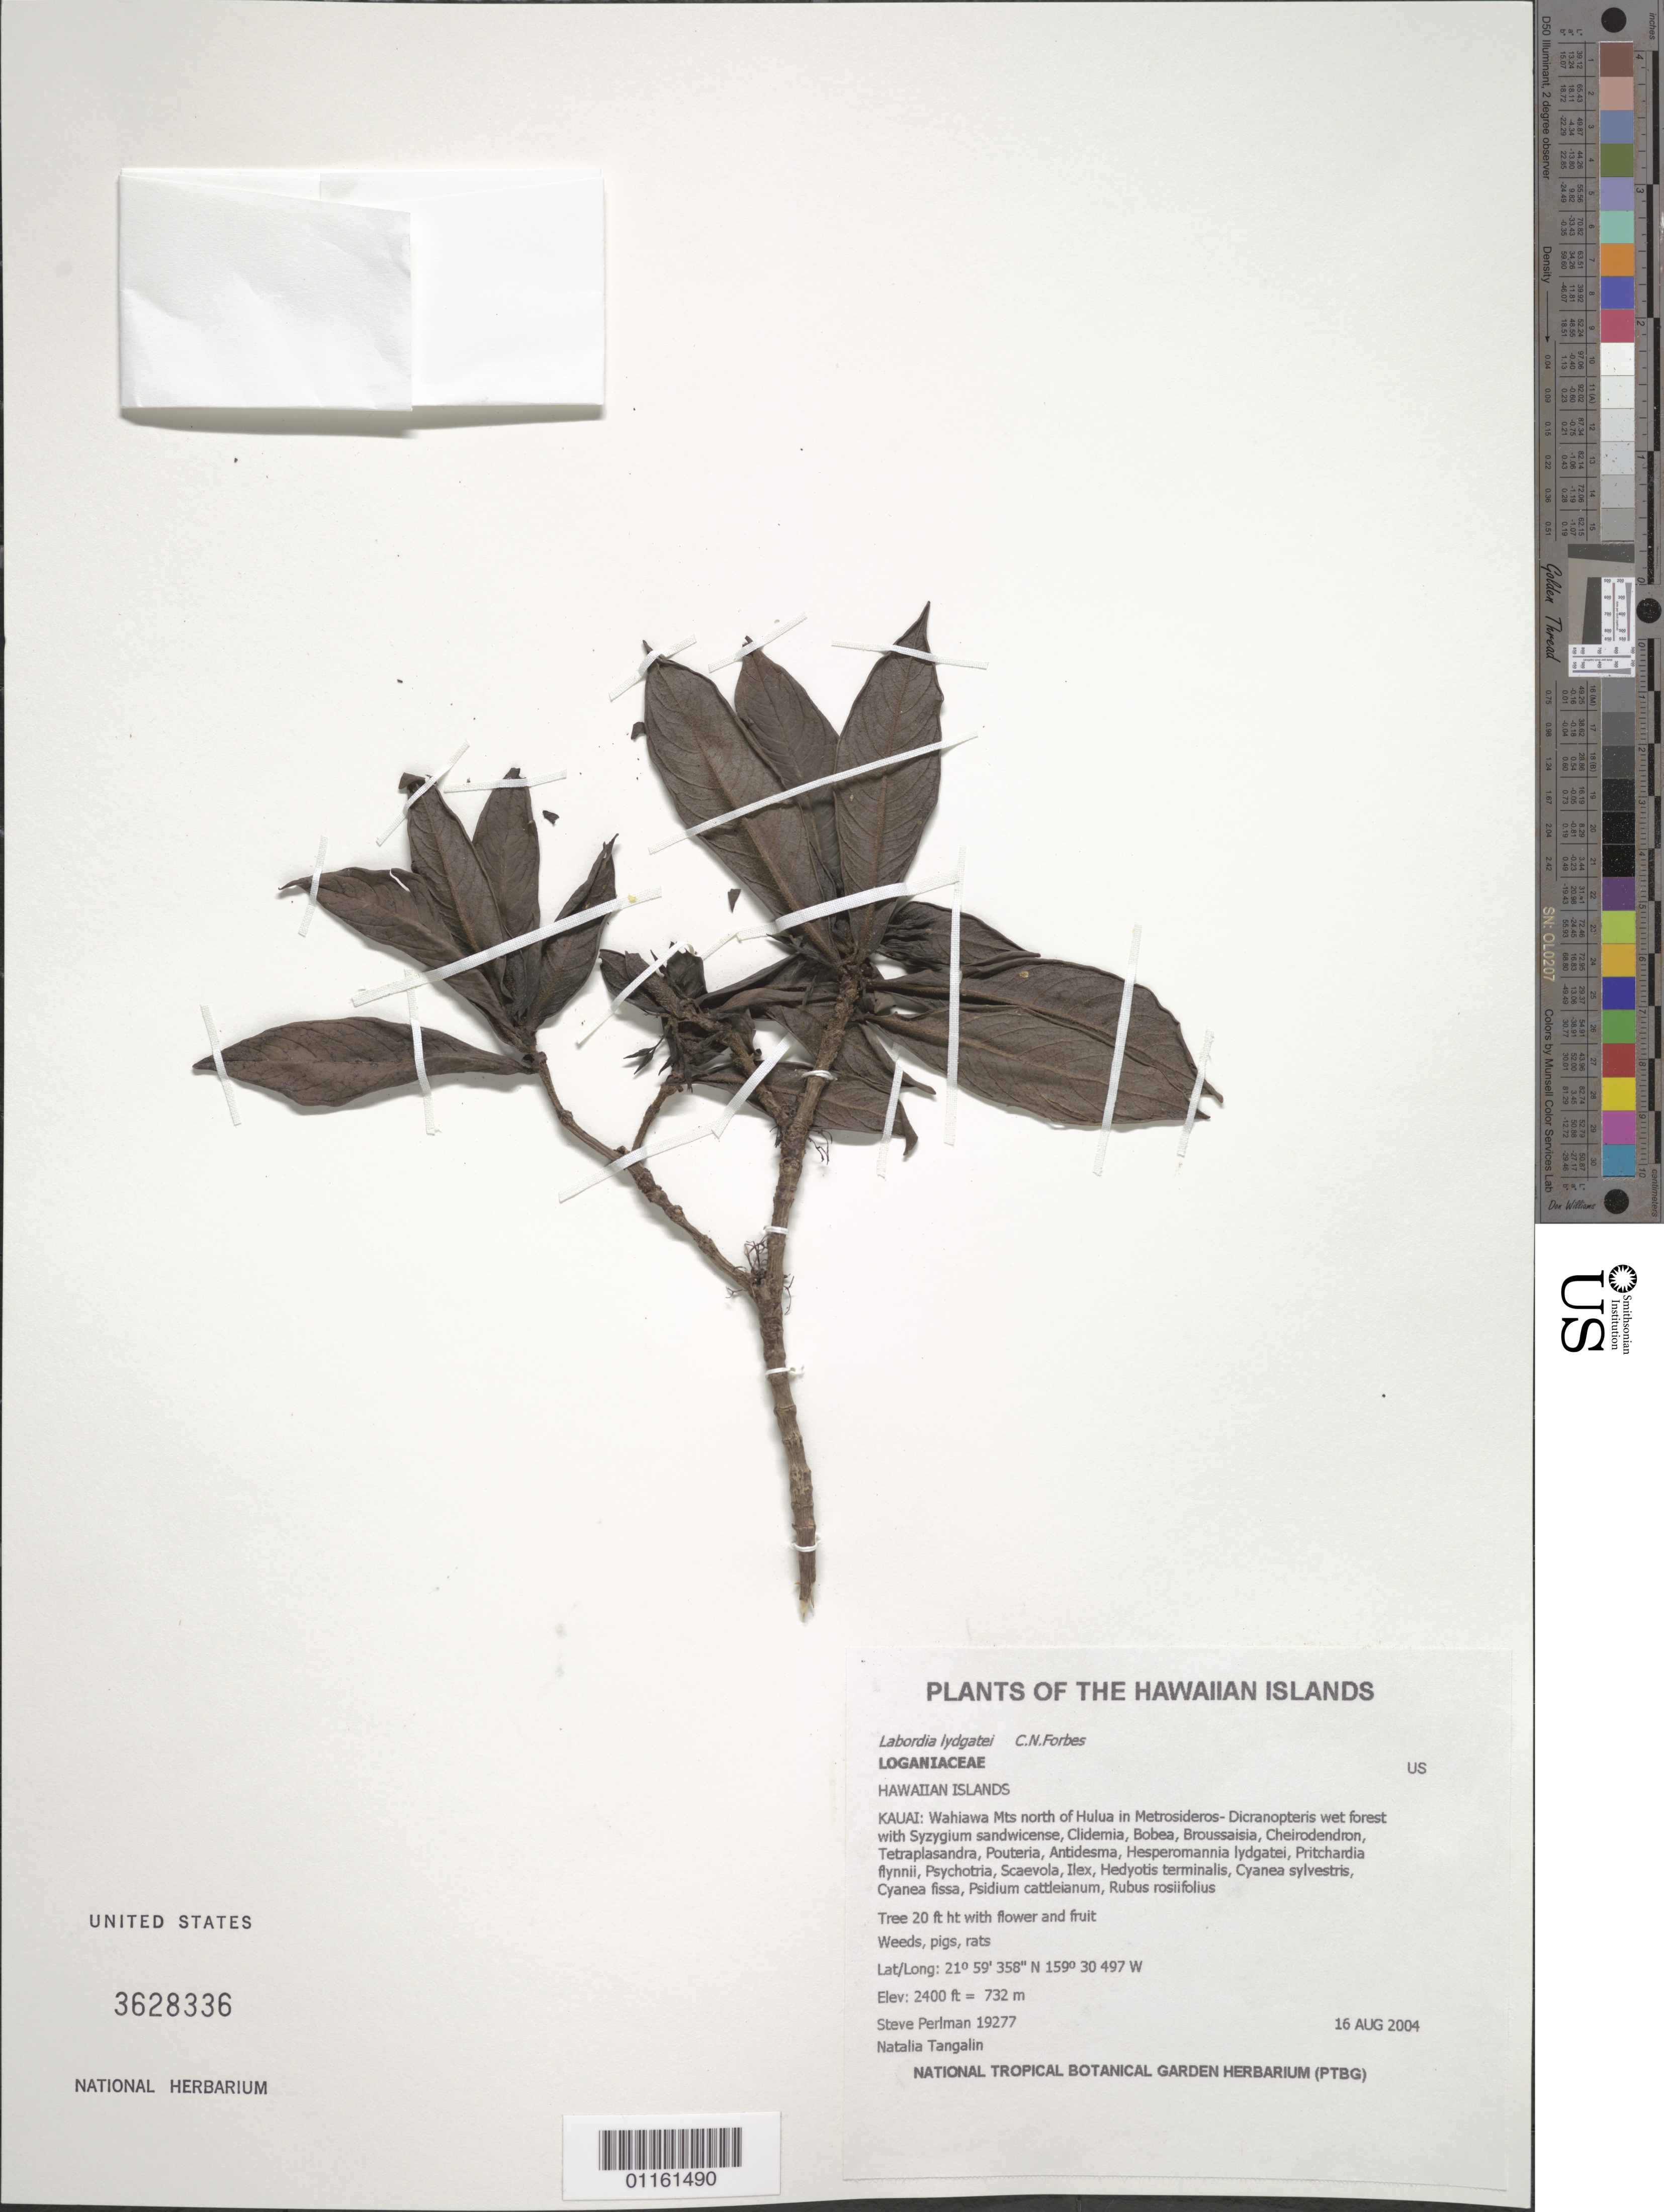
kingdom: Plantae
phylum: Tracheophyta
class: Magnoliopsida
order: Gentianales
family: Loganiaceae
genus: Geniostoma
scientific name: Geniostoma lydgatei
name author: (C.N. Forbes) Byng & Christenh.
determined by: Wagner, W. L., (BOT), Smithsonian Institution - National Museum of Natural History (UNITED STATES)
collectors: S. P. Perlman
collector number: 19277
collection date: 2004-08-16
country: United States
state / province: Hawaii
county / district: Kauai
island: Kaua'i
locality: Kauai, Wahiawa Mts north of Hulua.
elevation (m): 732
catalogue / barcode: US 3628336